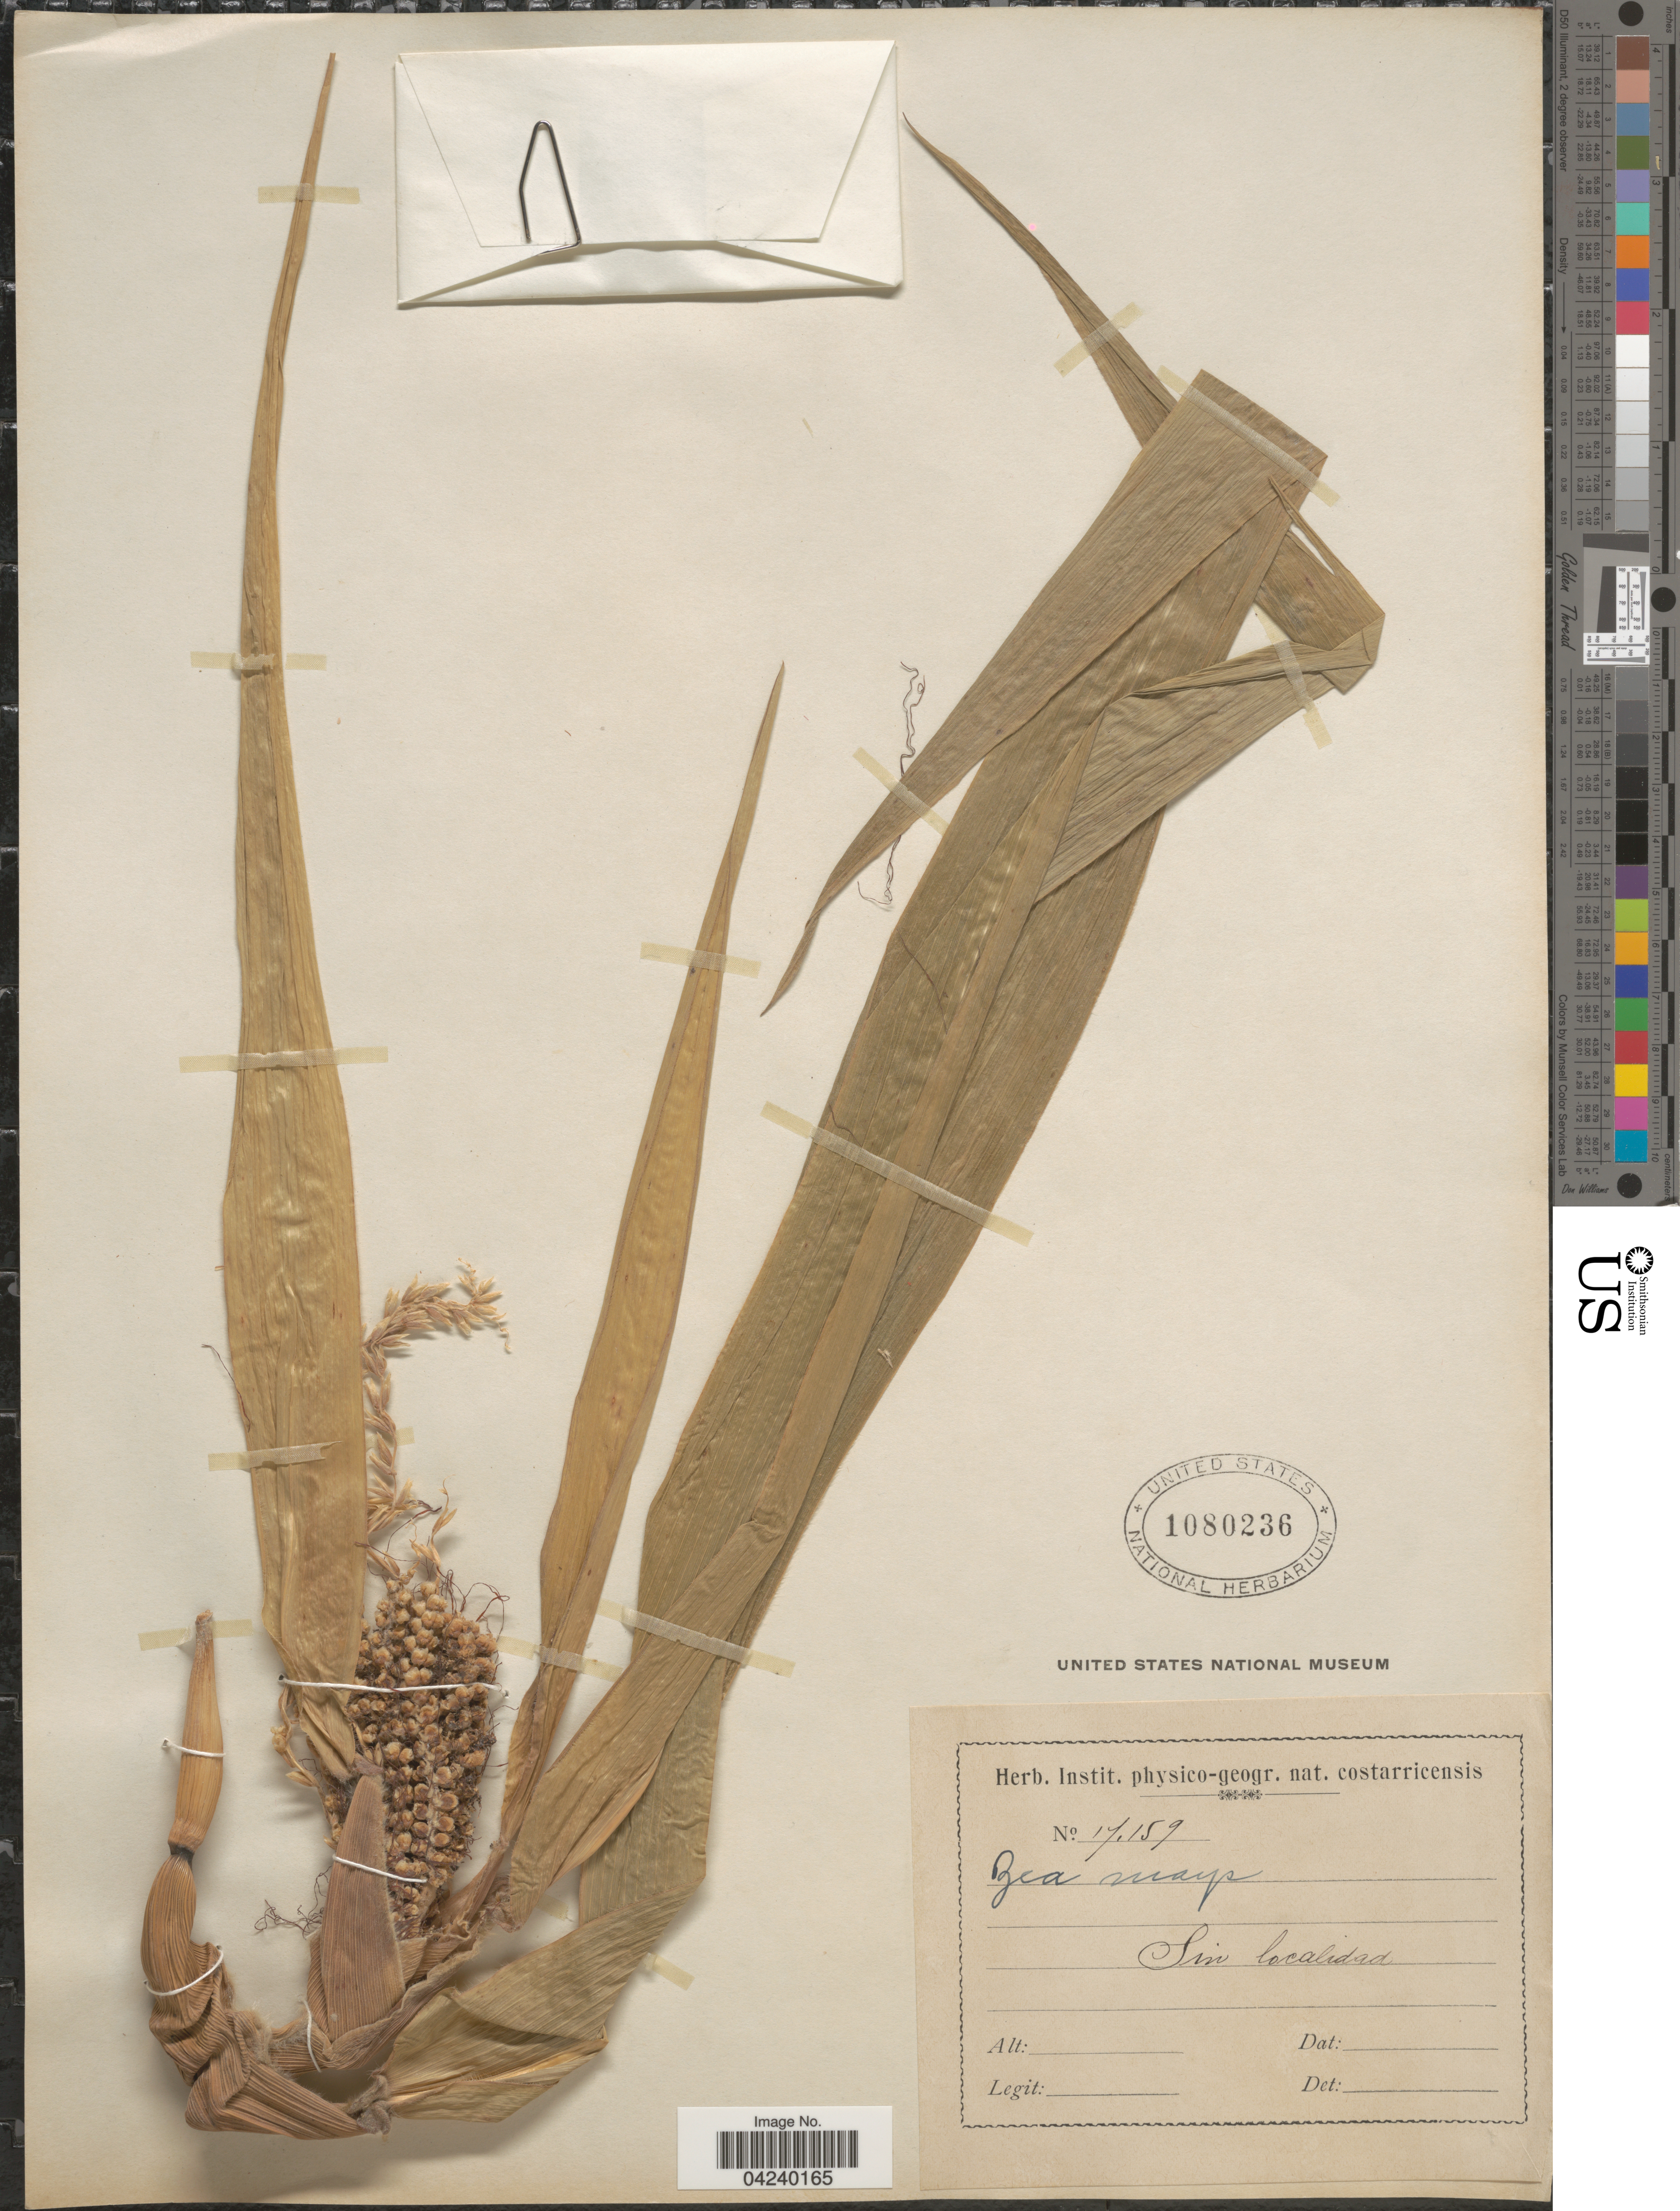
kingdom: Plantae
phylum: Tracheophyta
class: Liliopsida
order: Poales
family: Poaceae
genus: Zea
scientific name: Zea mays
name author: L.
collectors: ex herb. Instit. physico-geogr. nat. costarricensis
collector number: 17159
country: Costa Rica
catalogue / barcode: US 1080236